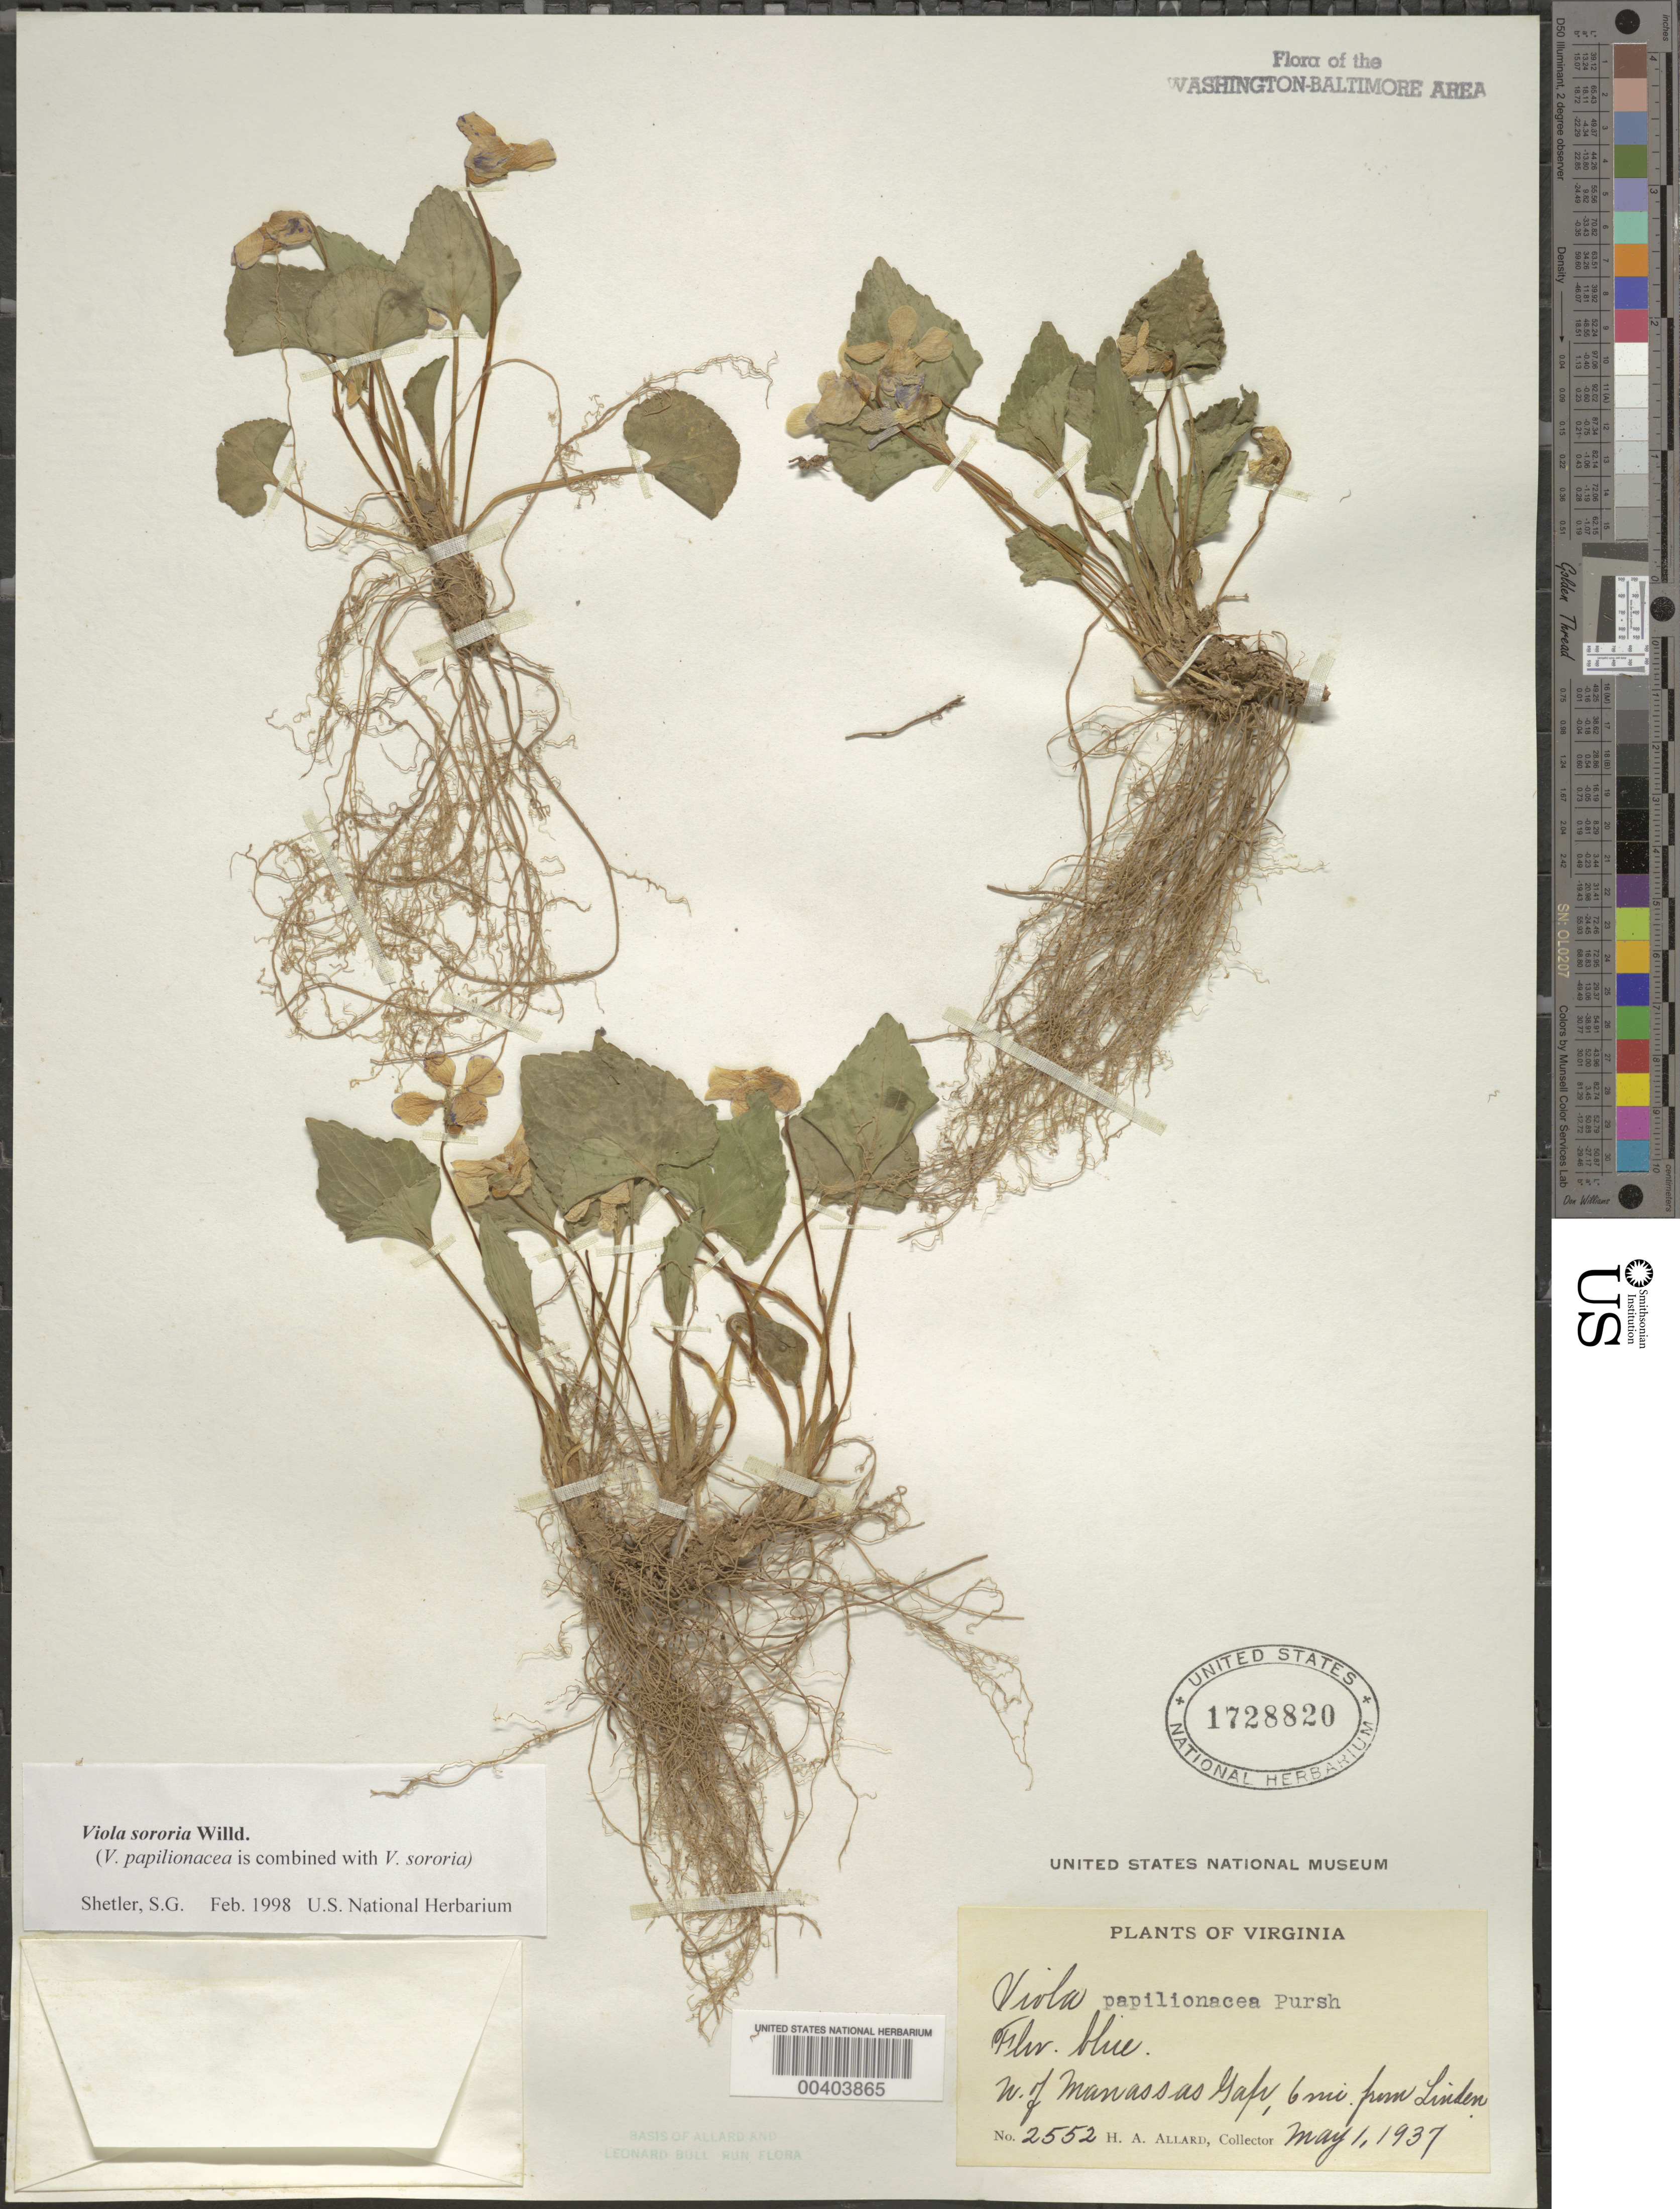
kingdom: Plantae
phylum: Tracheophyta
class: Magnoliopsida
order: Malpighiales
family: Violaceae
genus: Viola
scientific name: Viola sororia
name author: Willd.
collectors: H. A. Allard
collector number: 2552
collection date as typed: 01 May 1937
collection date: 1937-05-01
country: United States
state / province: Virginia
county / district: Prince William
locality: North of Manassas Gap, Linden vicinity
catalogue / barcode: US 1728820